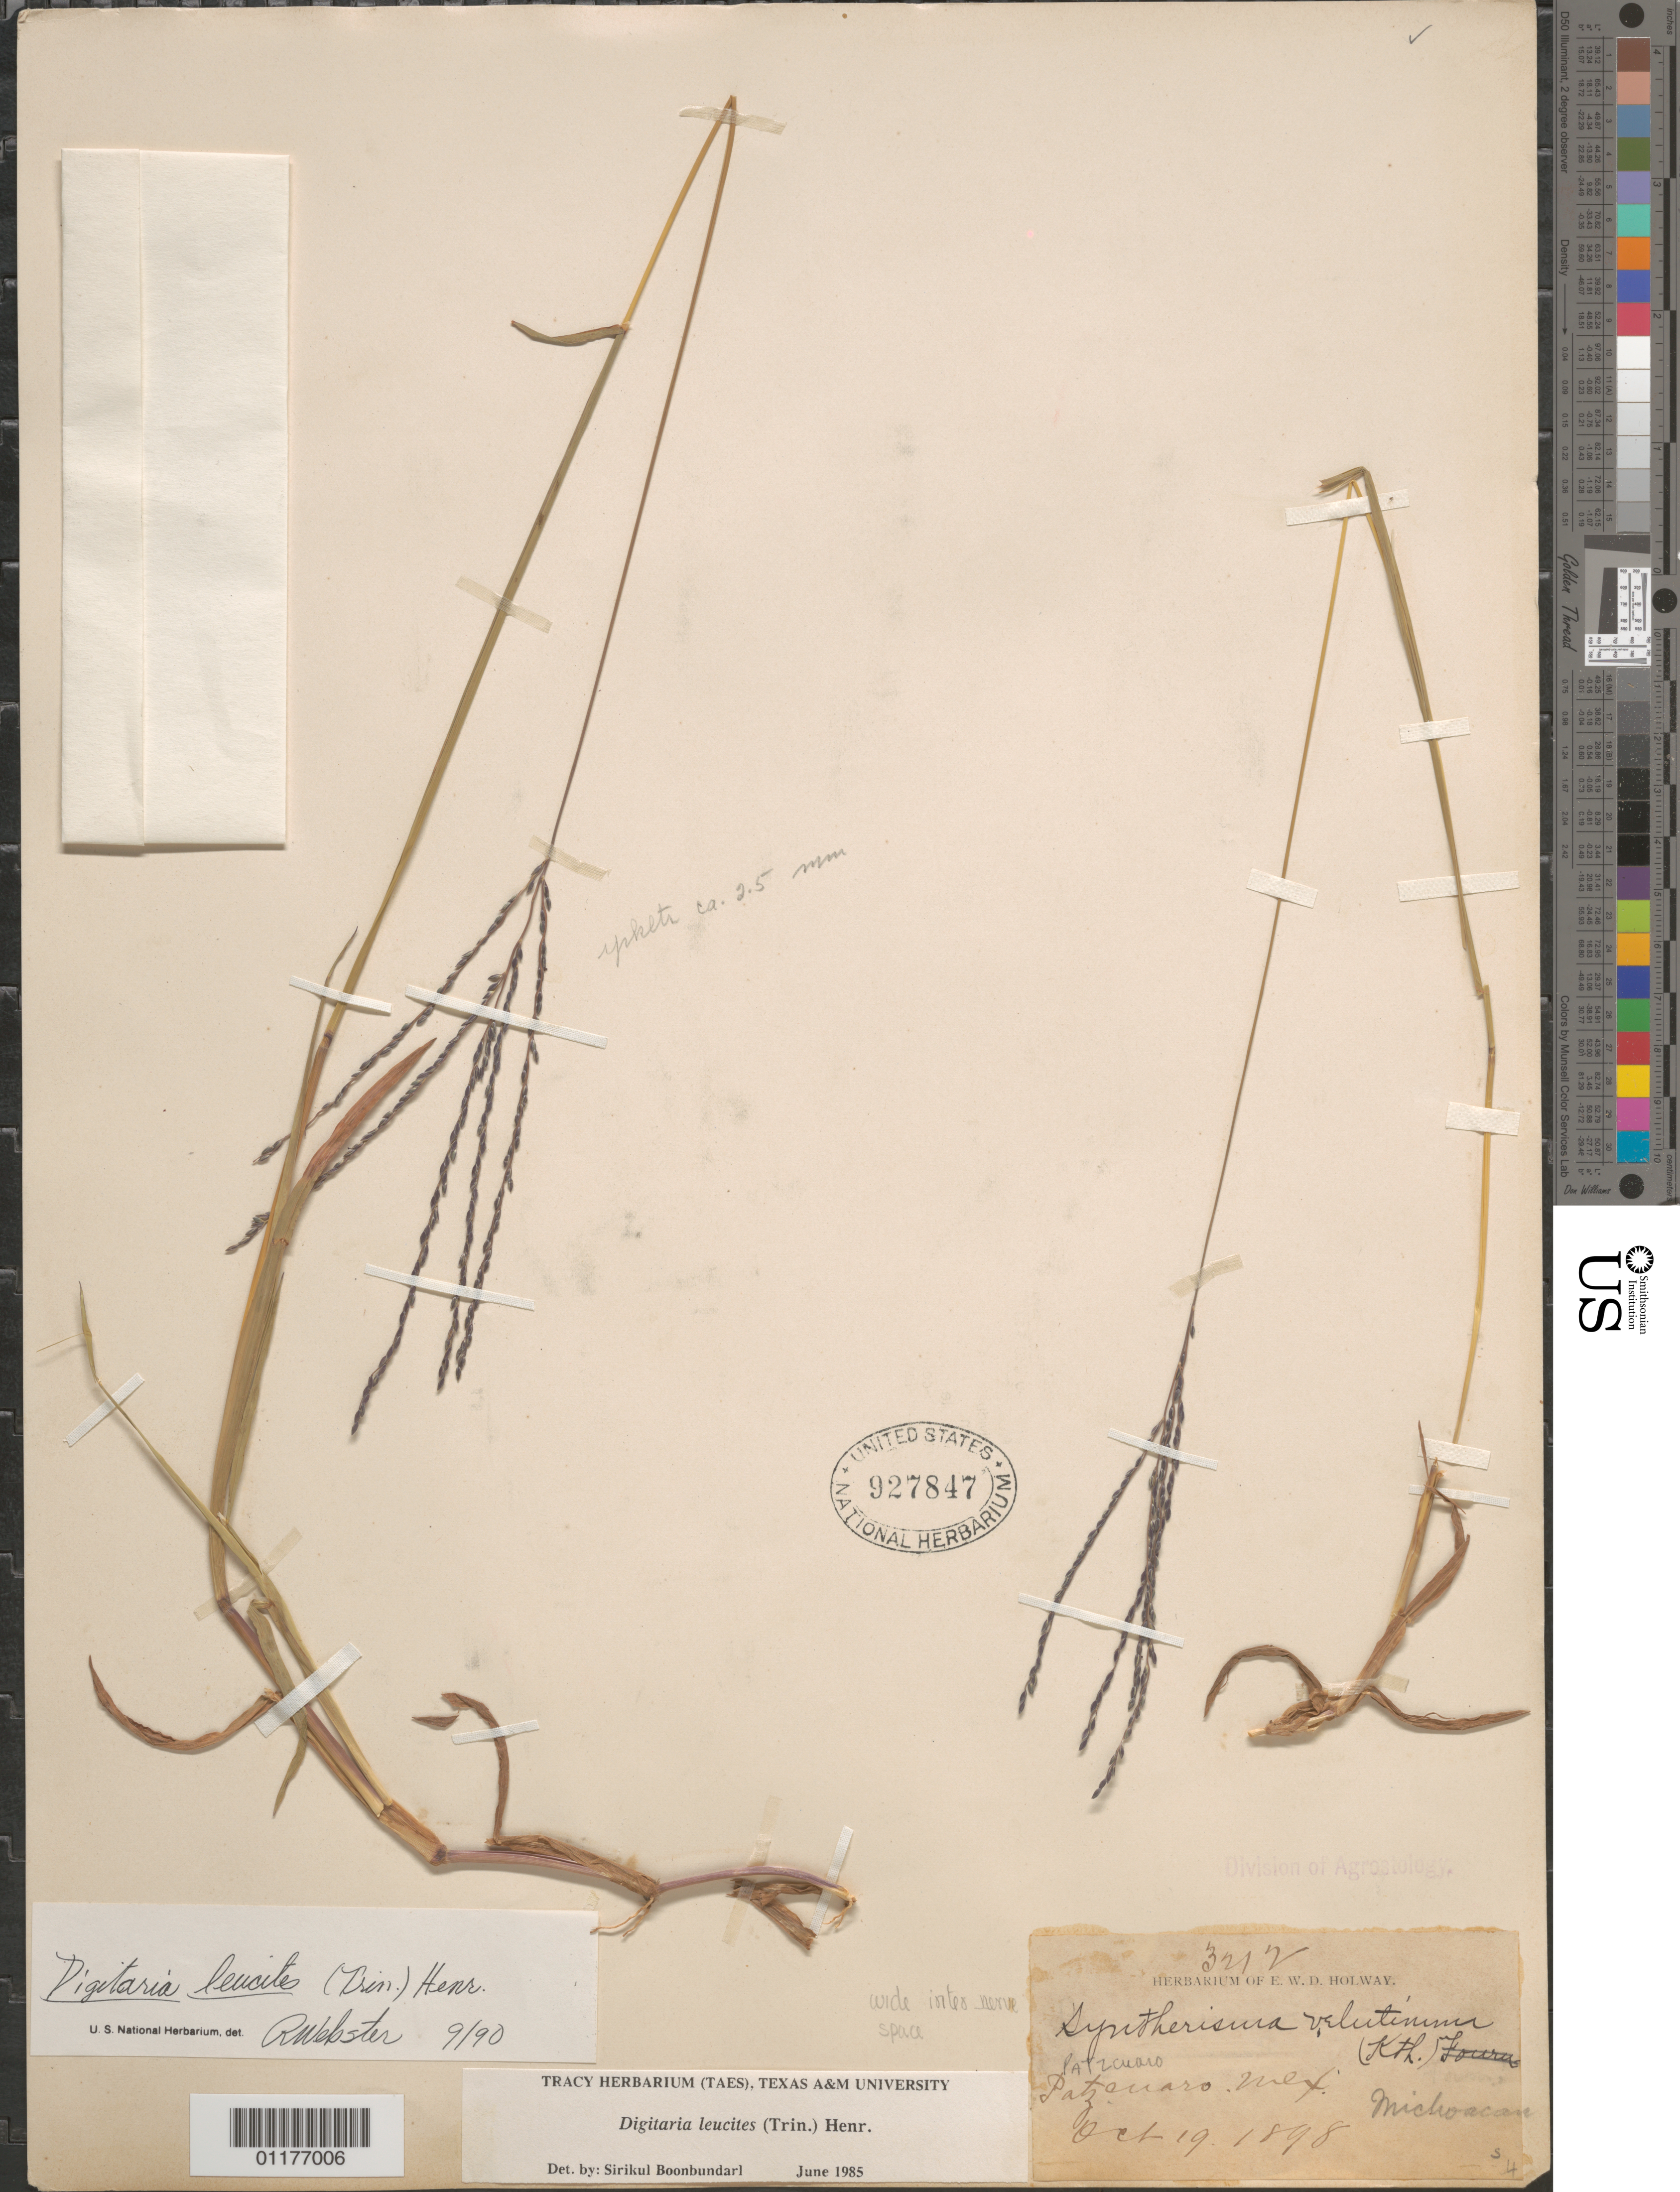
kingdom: Plantae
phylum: Tracheophyta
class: Liliopsida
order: Poales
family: Poaceae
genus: Digitaria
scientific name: Digitaria leucites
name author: (Trin.) Henr.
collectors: E. W. D. Holway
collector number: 3212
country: Mexico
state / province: Michoacán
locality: Patzanaro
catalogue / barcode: US 927847